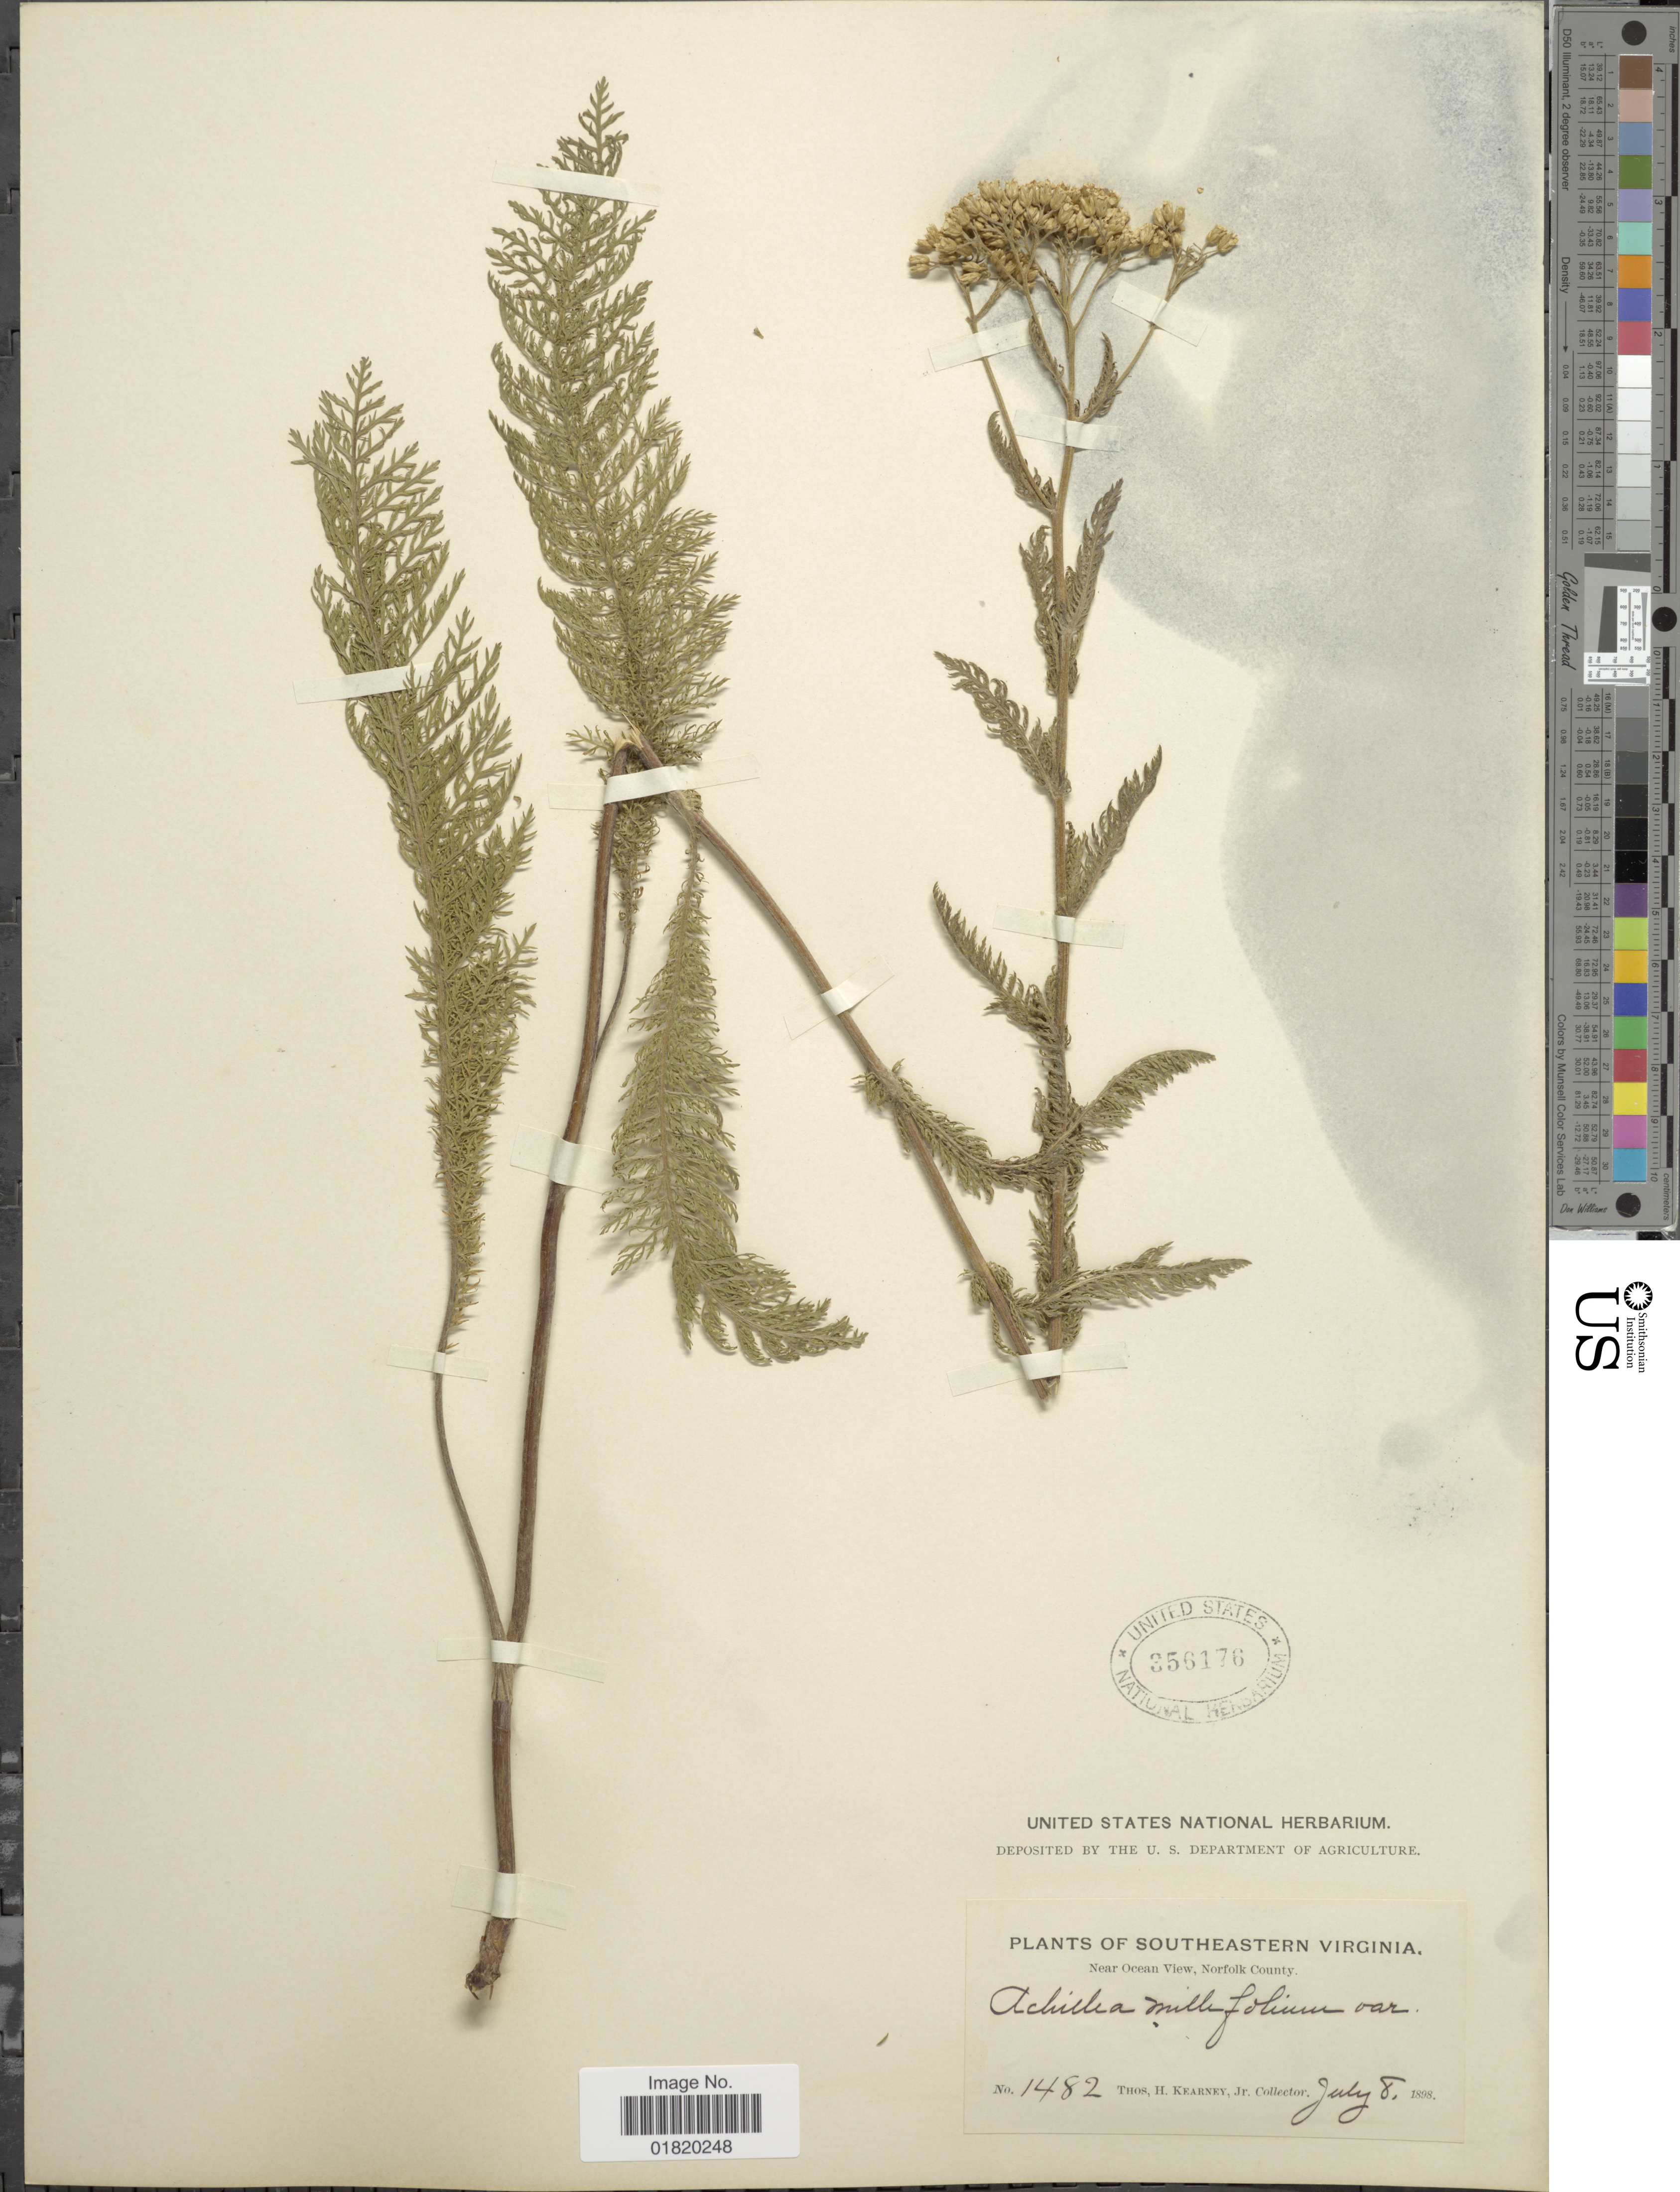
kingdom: Plantae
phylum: Tracheophyta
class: Magnoliopsida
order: Asterales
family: Asteraceae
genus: Achillea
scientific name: Achillea millefolium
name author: L.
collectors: T. H. Kearney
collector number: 1482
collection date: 1898-07-08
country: United States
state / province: Virginia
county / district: City of Norfolk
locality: Southeastern Virginia. Near Ocean View, Norfolk County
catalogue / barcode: US 356176